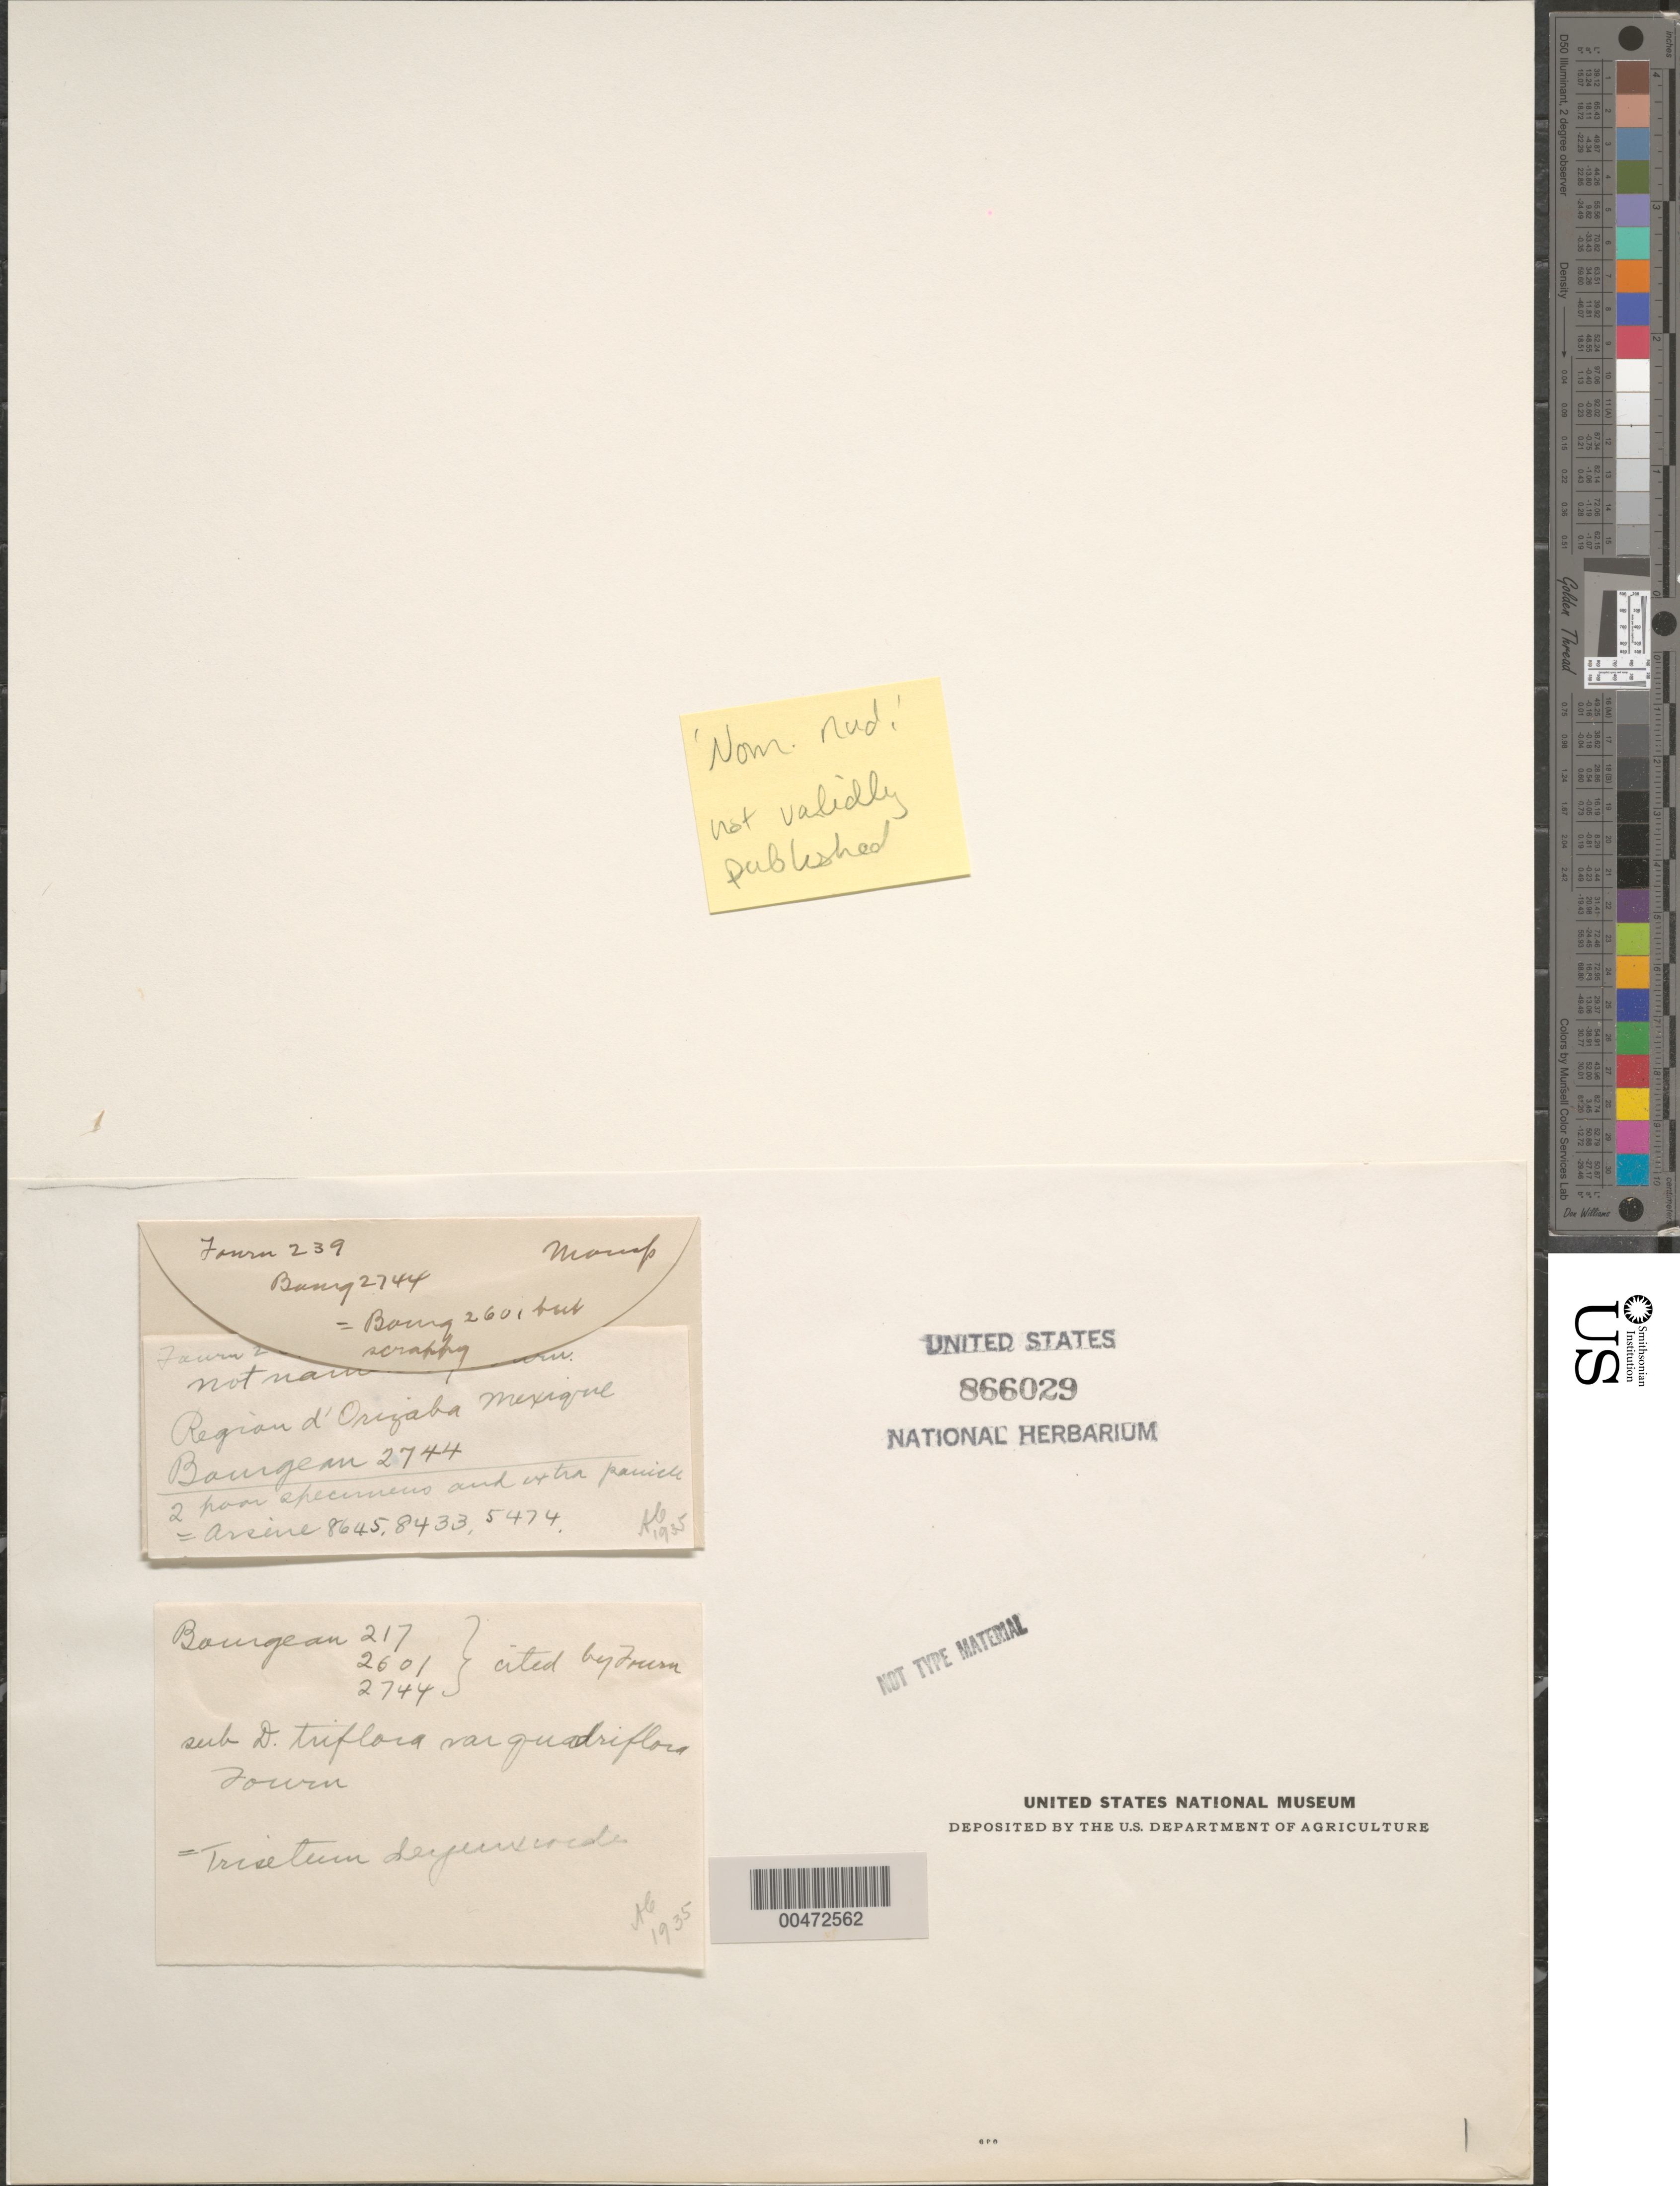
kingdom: Plantae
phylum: Tracheophyta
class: Liliopsida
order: Poales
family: Poaceae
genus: Trisetum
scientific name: Trisetum deyeuxioides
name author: (Kunth) Kunth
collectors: -. Bourgeau & Fourn.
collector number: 2744/239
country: Mexico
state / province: Veracruz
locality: Region d'Orizaba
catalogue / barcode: US 866029